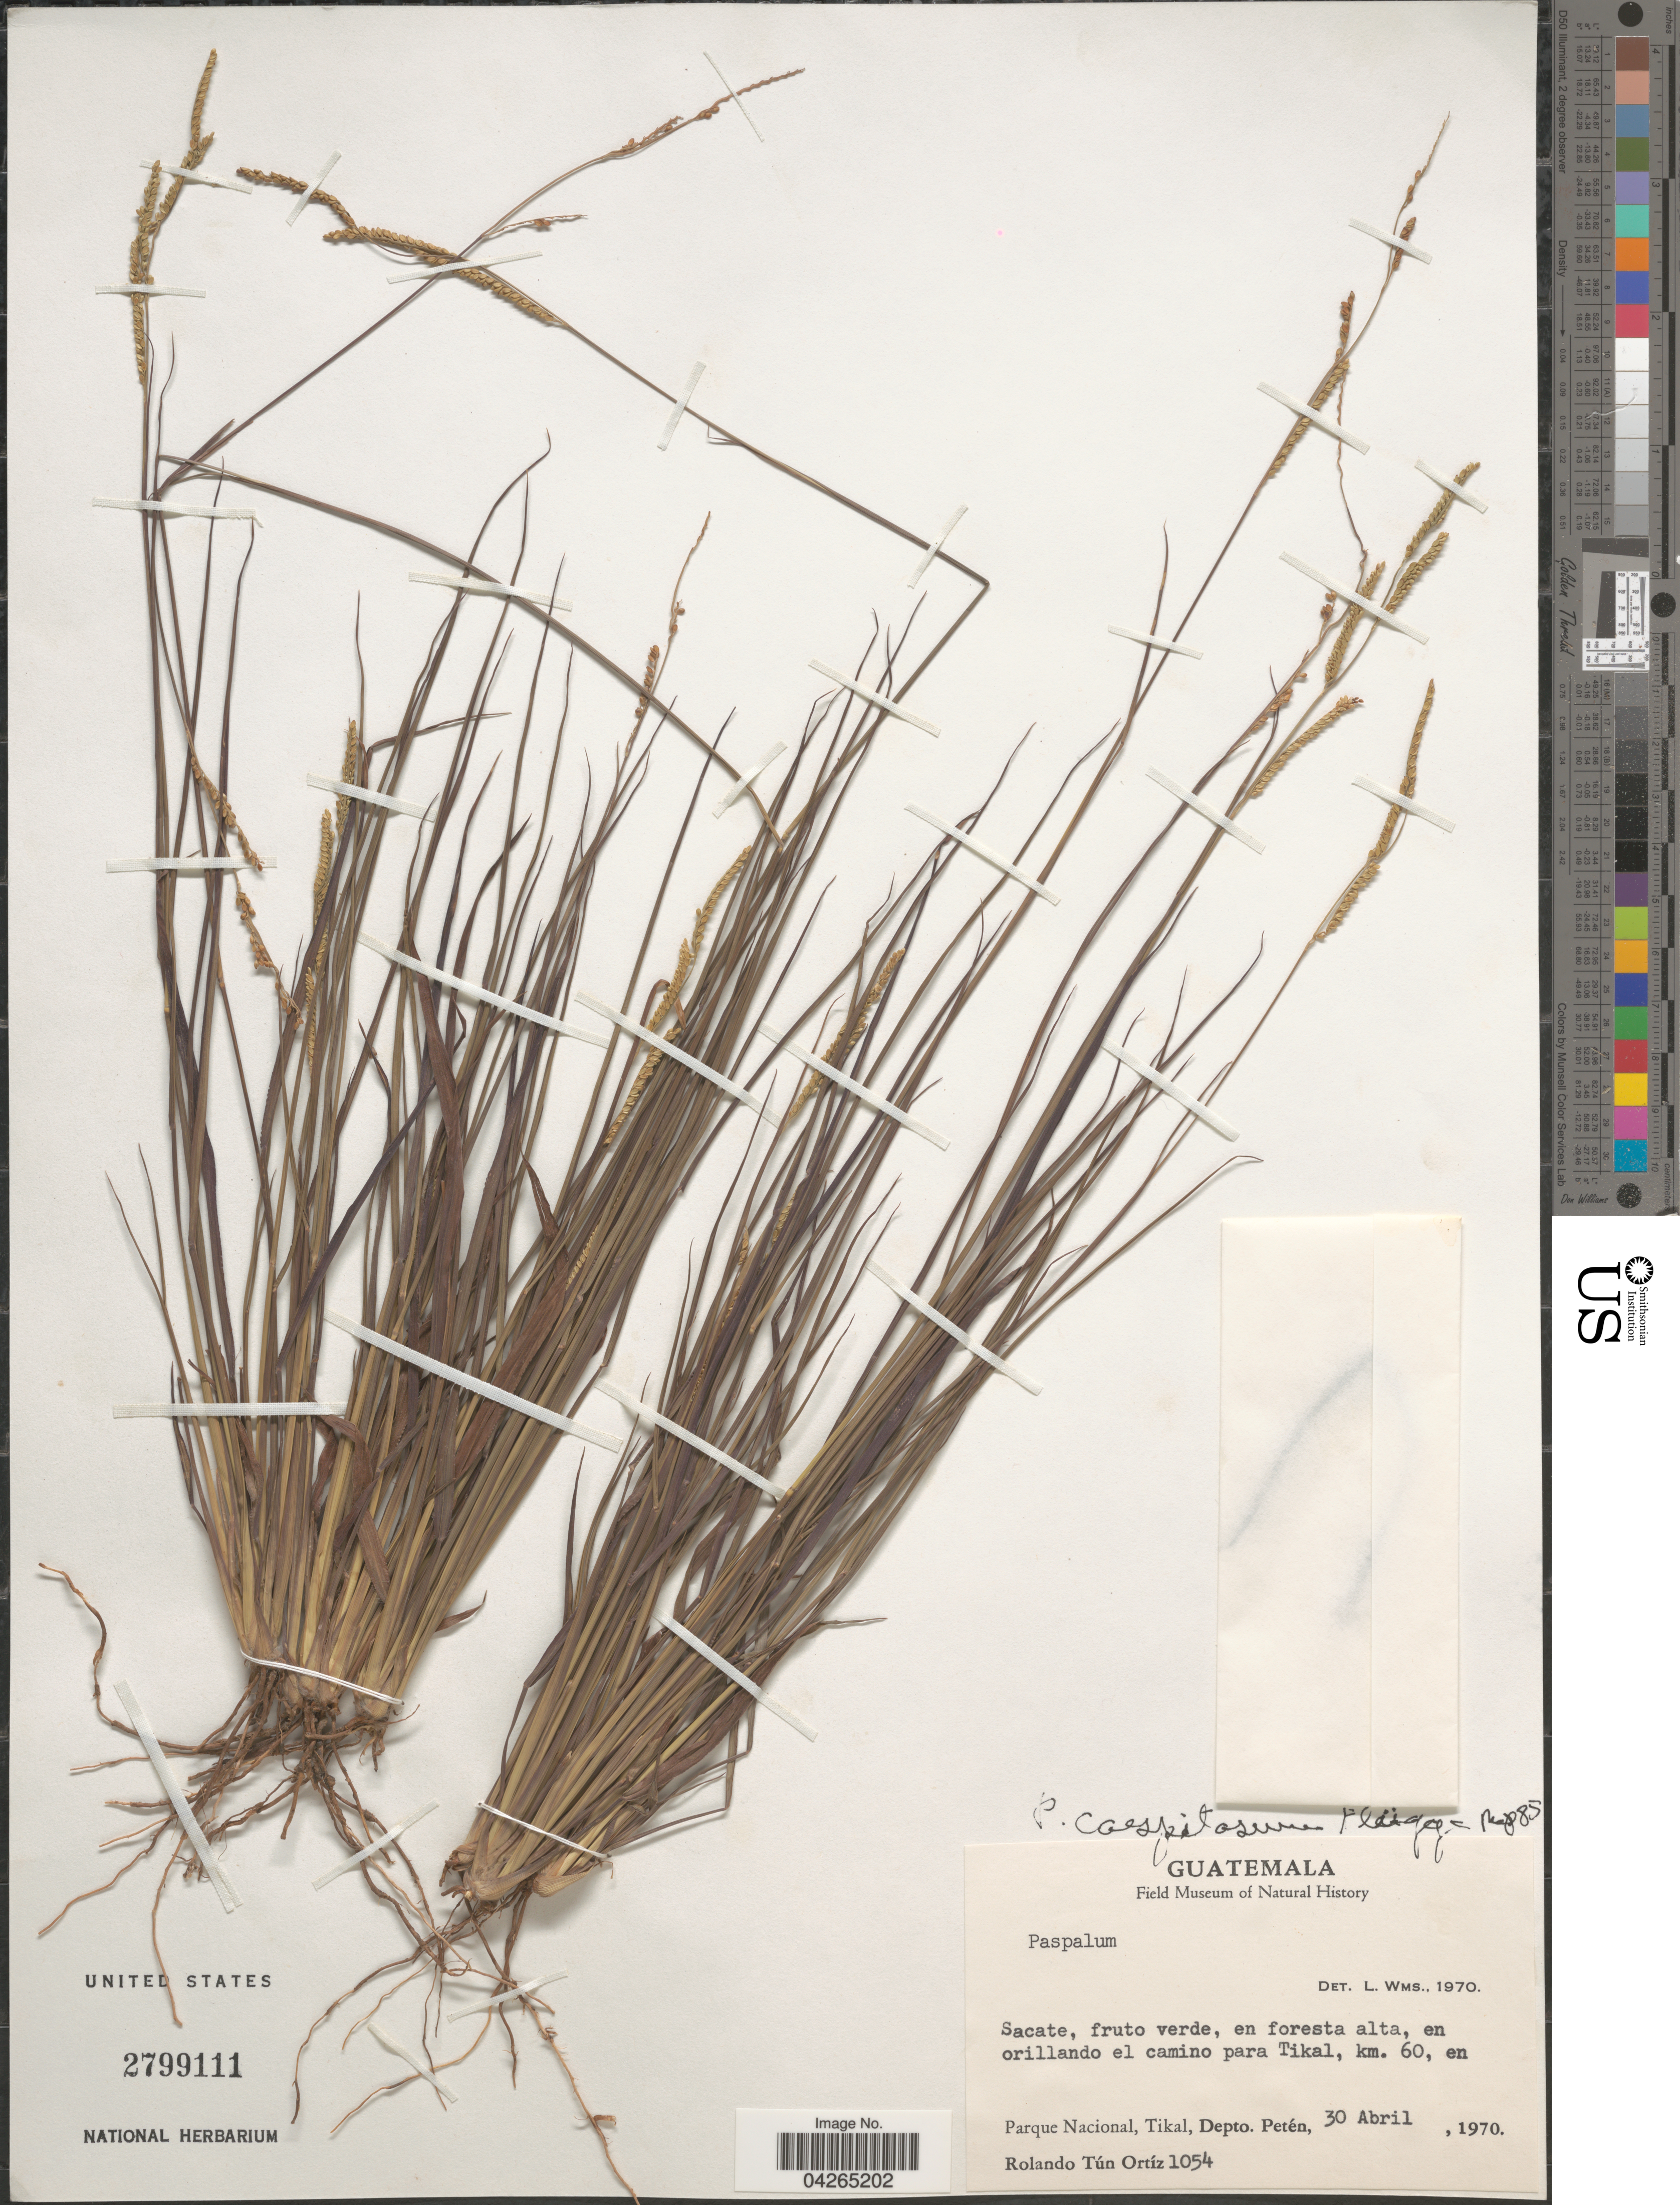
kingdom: Plantae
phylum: Tracheophyta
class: Liliopsida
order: Poales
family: Poaceae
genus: Paspalum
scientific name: Paspalum caespitosum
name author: Flüggé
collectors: R. Tún Ortíz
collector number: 1054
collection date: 1970-04-30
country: Guatemala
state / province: El Peten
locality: Sacate, fruto verde, en foresta alta, en orillando el camino para Tikal, km. 60, en Parque Nacional, Tikal, Depto. Petén.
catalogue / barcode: US 2799111